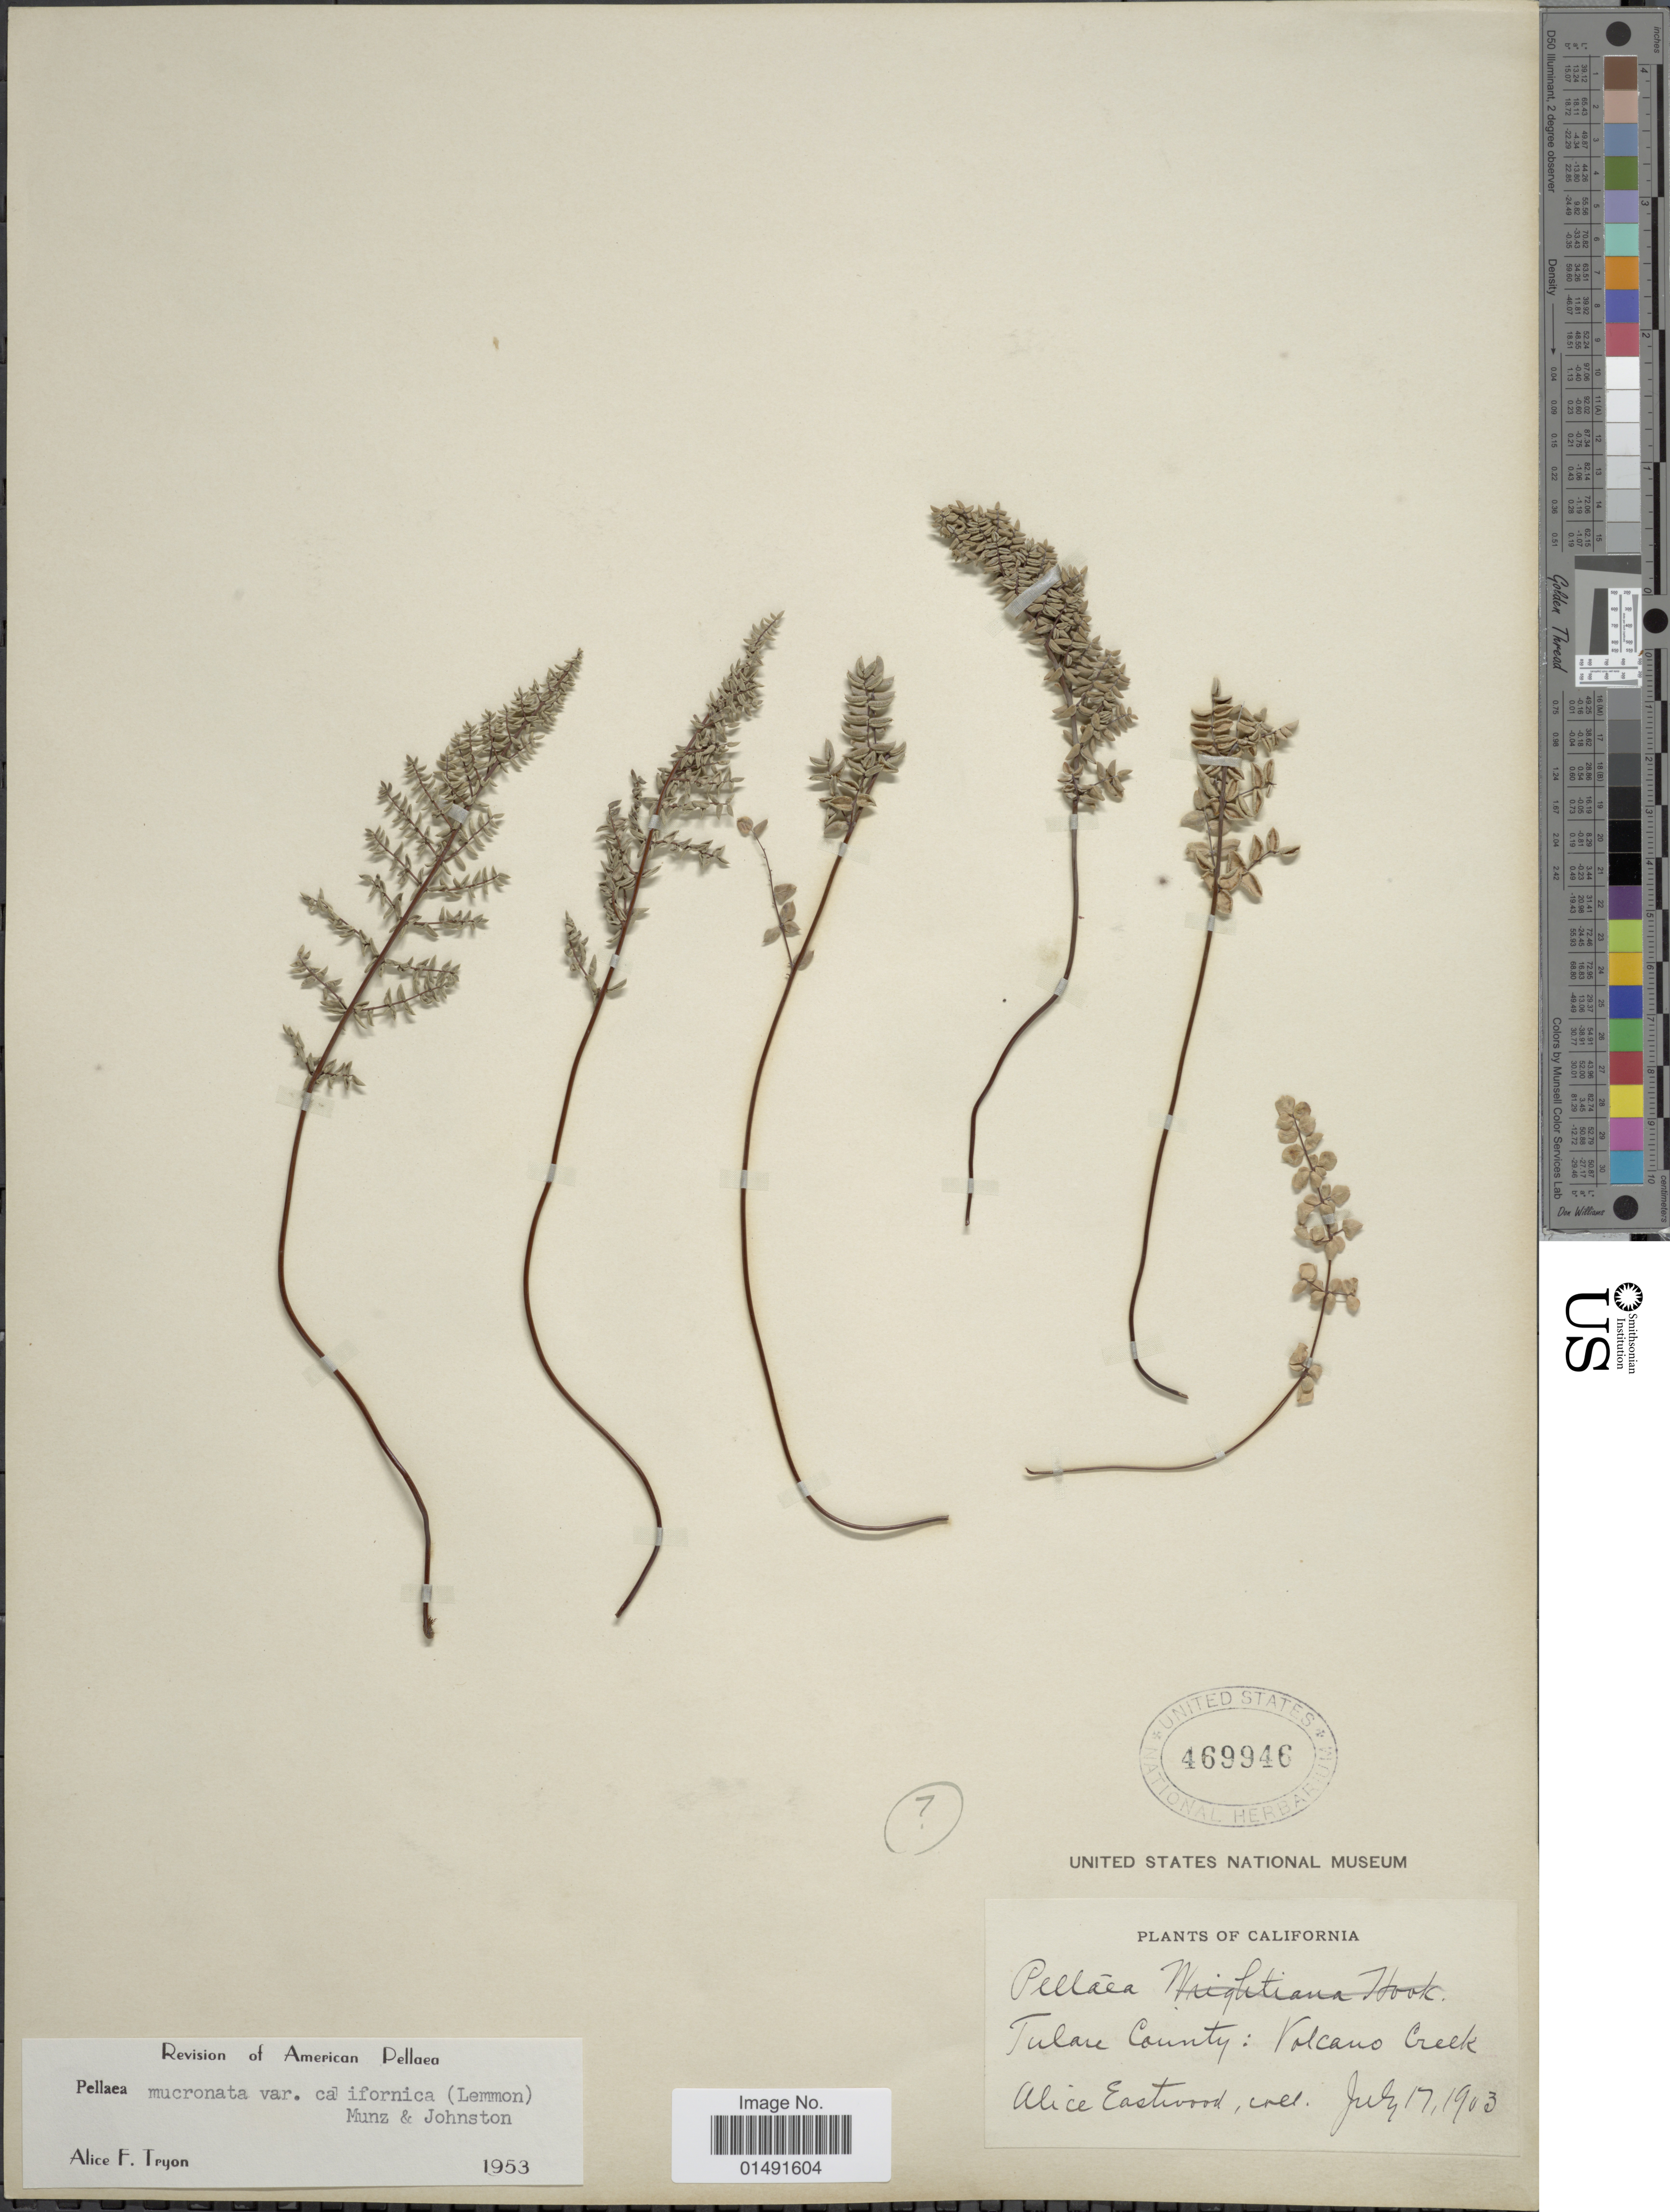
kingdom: Plantae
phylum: Tracheophyta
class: Polypodiopsida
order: Polypodiales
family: Pteridaceae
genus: Pellaea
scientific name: Pellaea mucronata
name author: (D.C. Eaton) D.C. Eaton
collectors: A. Eastwood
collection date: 1903-07-17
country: United States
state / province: California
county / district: Tulare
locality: Tilare County: Volcano Creek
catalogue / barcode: US 469946